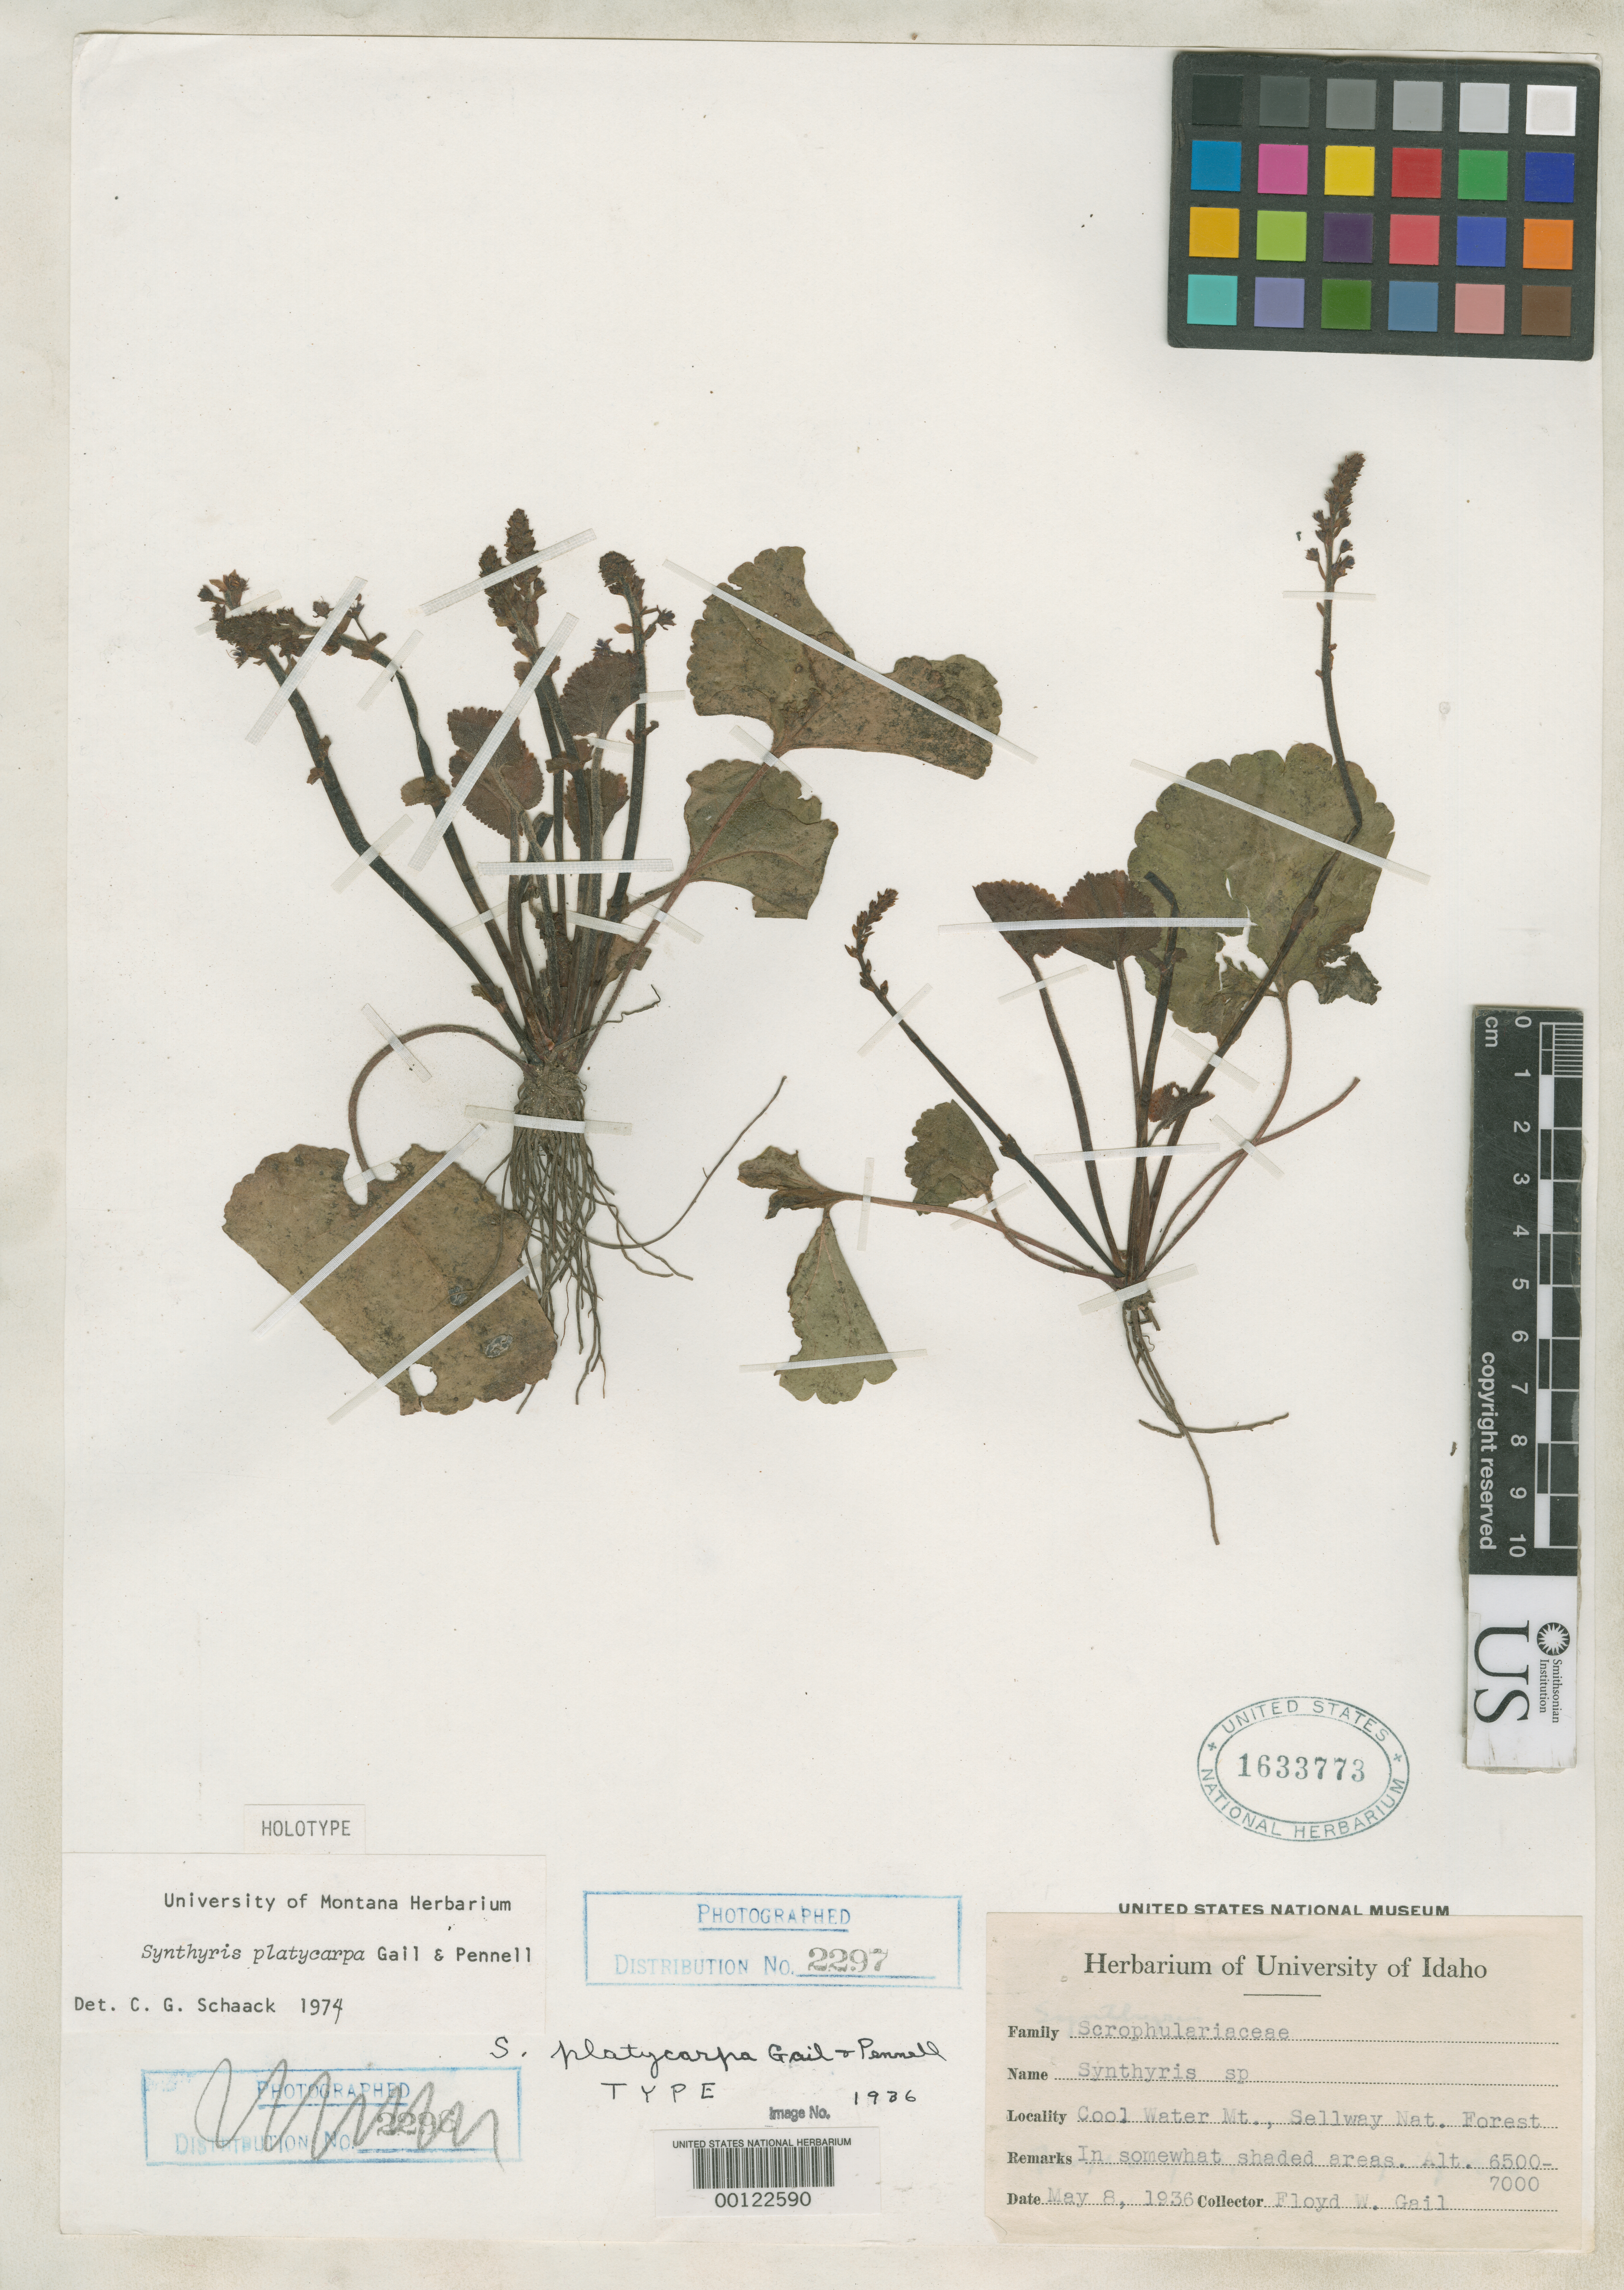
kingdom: Plantae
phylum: Tracheophyta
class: Magnoliopsida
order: Lamiales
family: Plantaginaceae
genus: Synthyris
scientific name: Synthyris platycarpa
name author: Gail & Pennell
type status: Holotype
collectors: F. Gail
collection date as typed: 08 May 1936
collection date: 1936-05-08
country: United States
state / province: Idaho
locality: Selway National Forest; Cool Water Mountain.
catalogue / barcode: US 1633773